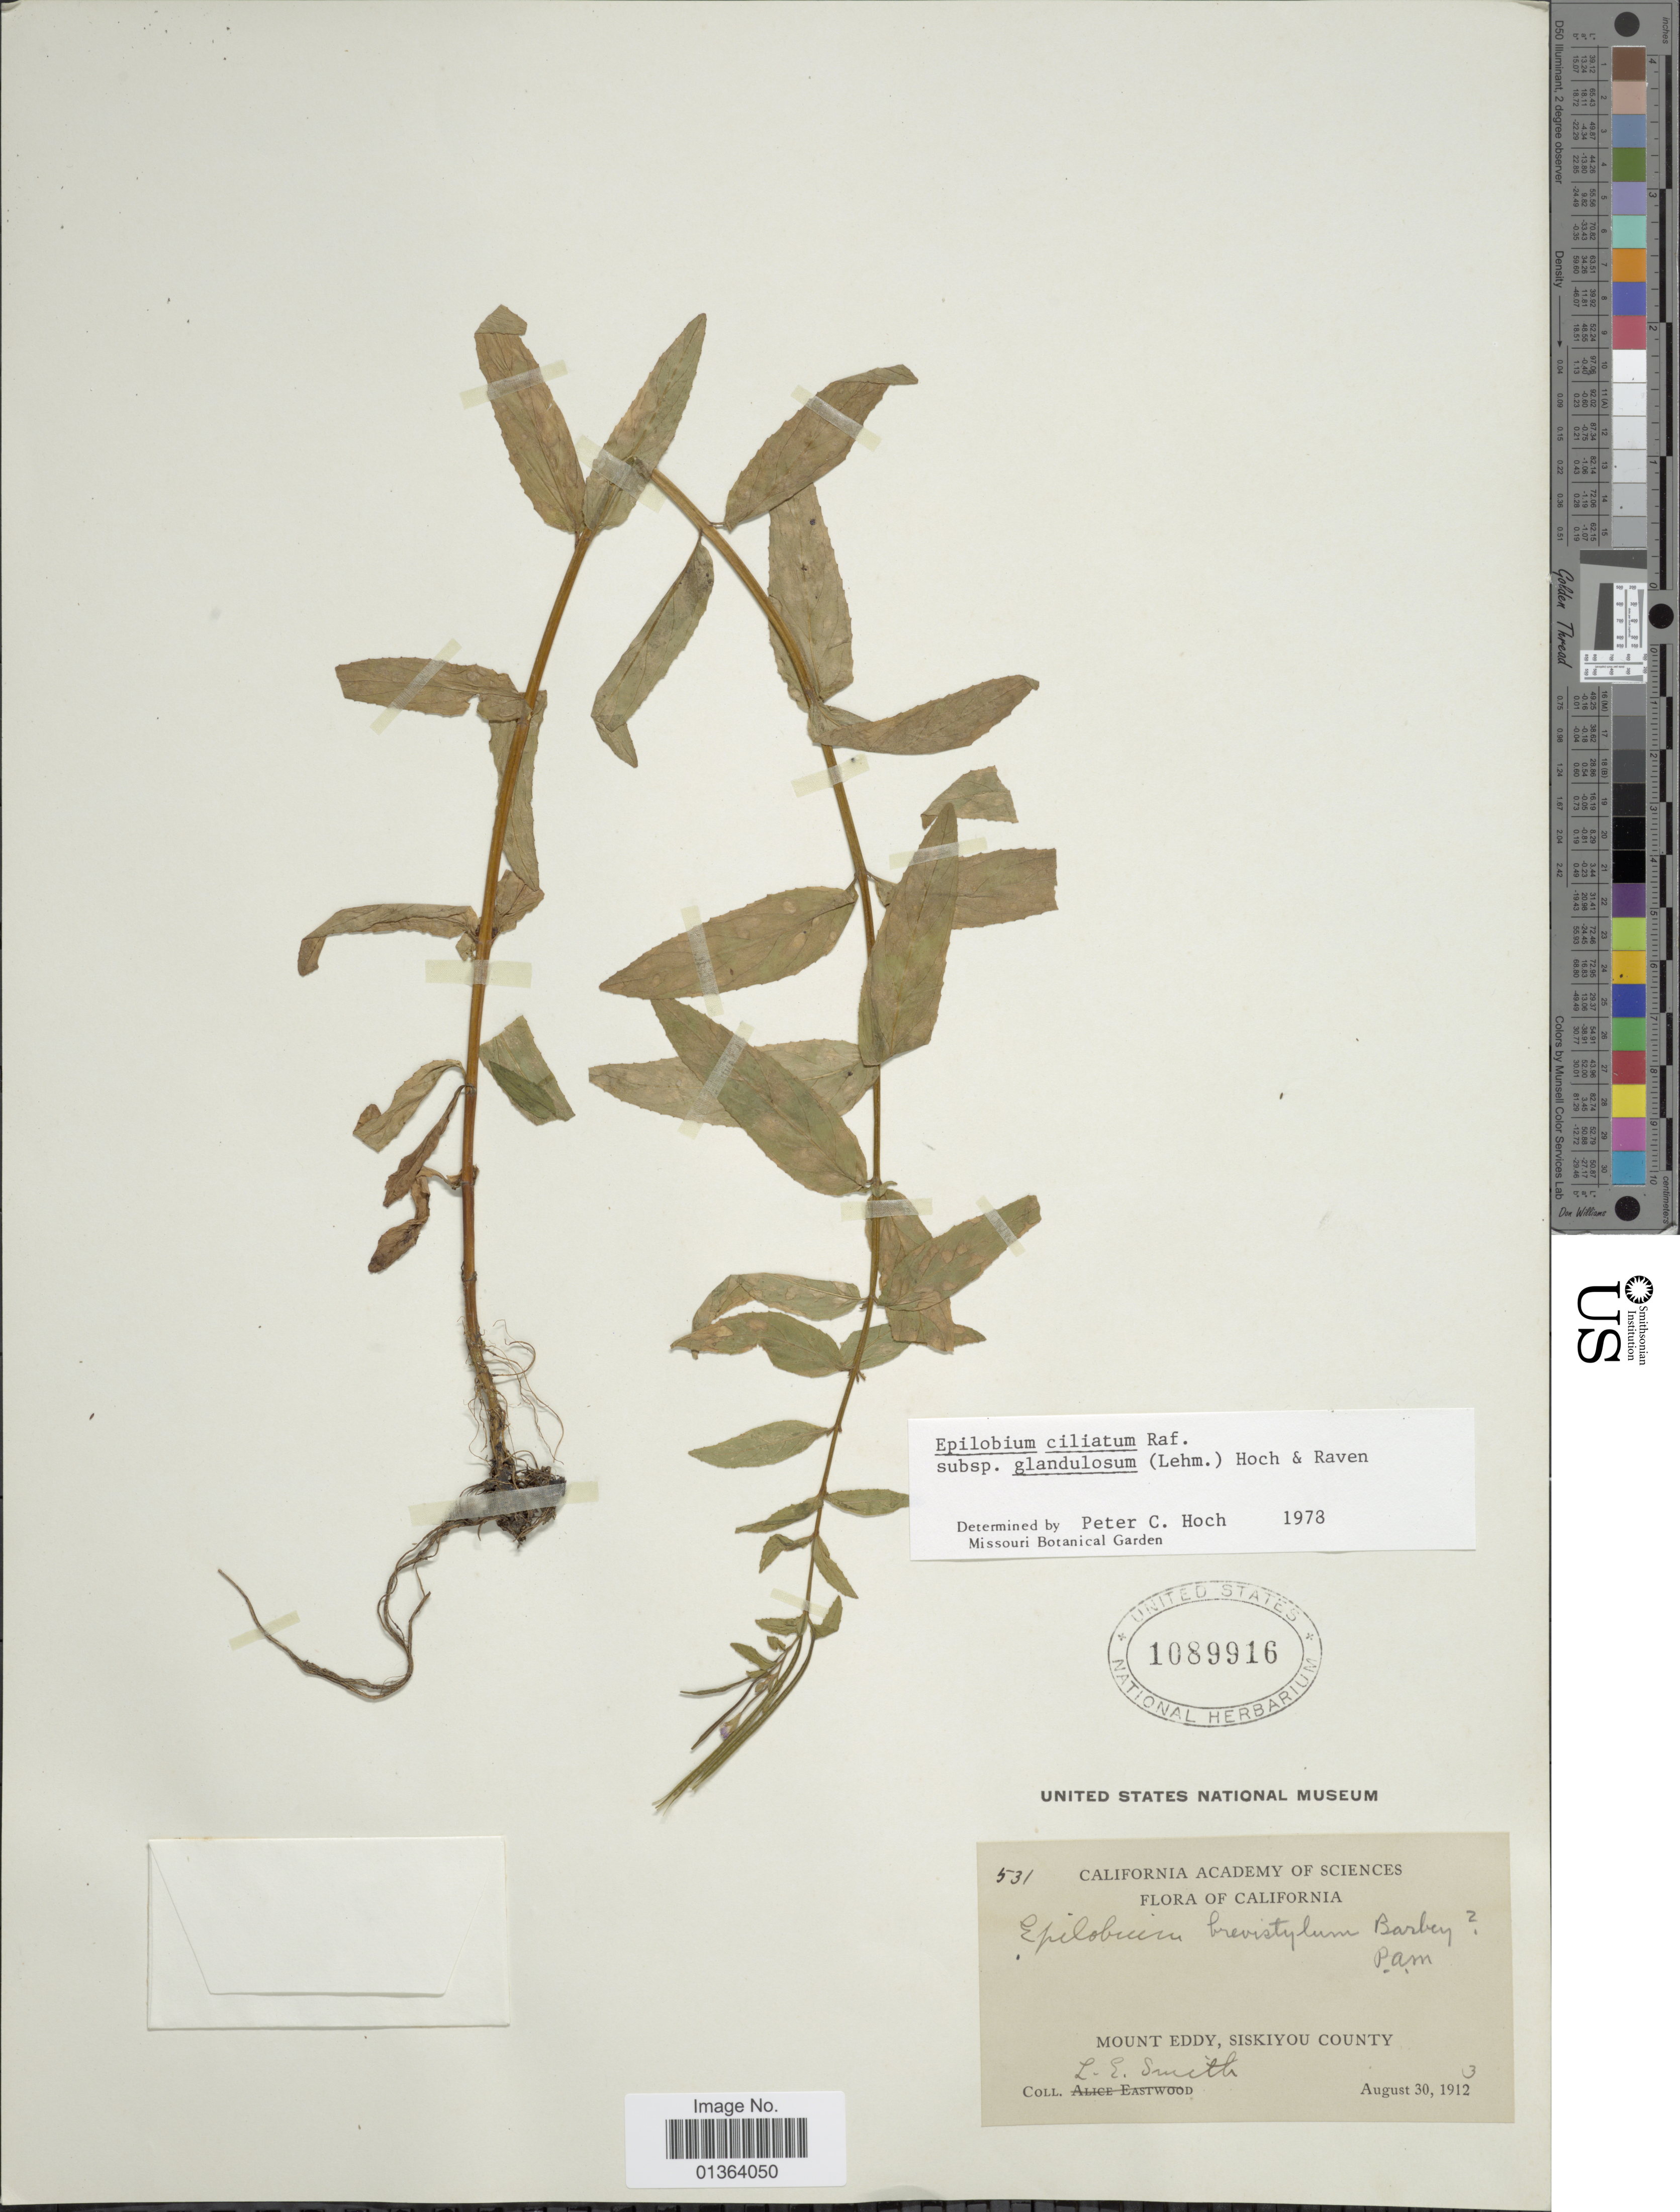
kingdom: Plantae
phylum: Tracheophyta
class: Magnoliopsida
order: Myrtales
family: Onagraceae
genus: Epilobium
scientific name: Epilobium ciliatum subsp. glandulosum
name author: (Lehm.) Hoch & P.H. Raven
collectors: L. E. Smith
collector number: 531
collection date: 1913-08-30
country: United States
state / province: California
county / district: Siskiyou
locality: Mount Eddy, Siskiyou County.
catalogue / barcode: US 1089916